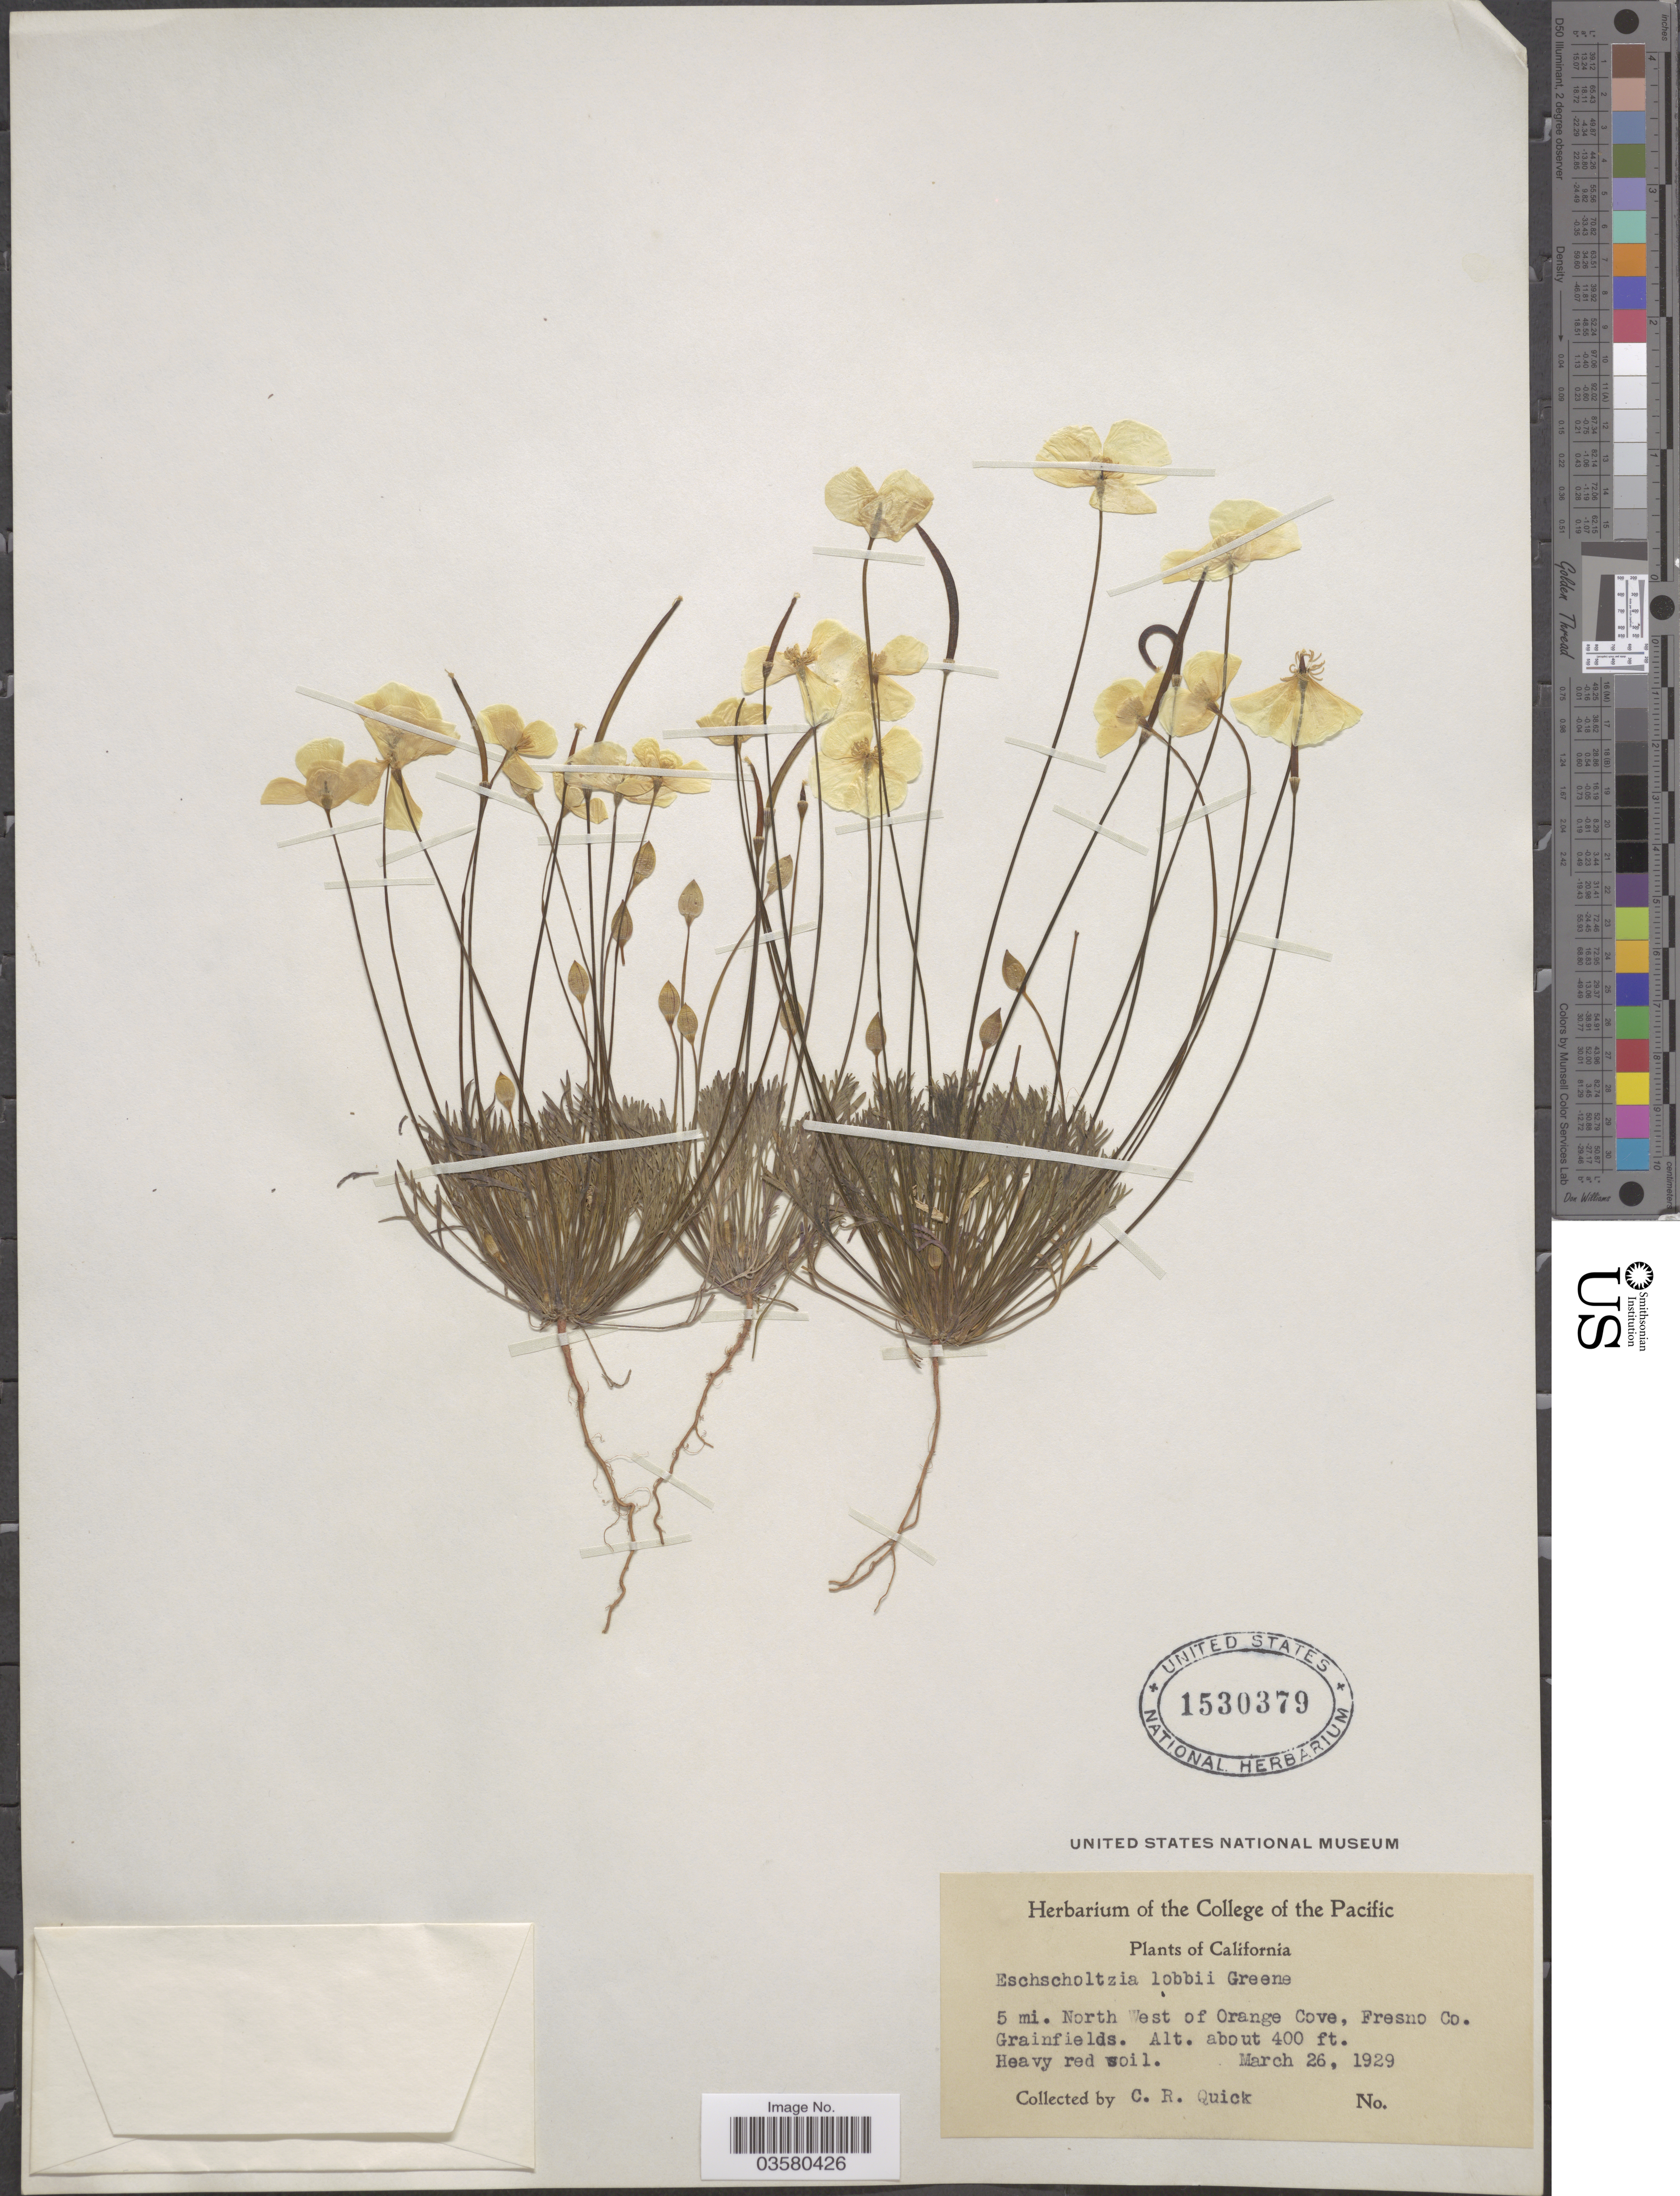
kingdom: Plantae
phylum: Tracheophyta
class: Magnoliopsida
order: Ranunculales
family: Papaveraceae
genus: Eschscholzia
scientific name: Eschscholzia lobbii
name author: Greene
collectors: C. Quick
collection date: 1929-03-26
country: United States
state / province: California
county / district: Fresno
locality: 5 mi. North West of Orange Cove, Fresno Co. Grainfields.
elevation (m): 122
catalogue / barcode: US 1530379